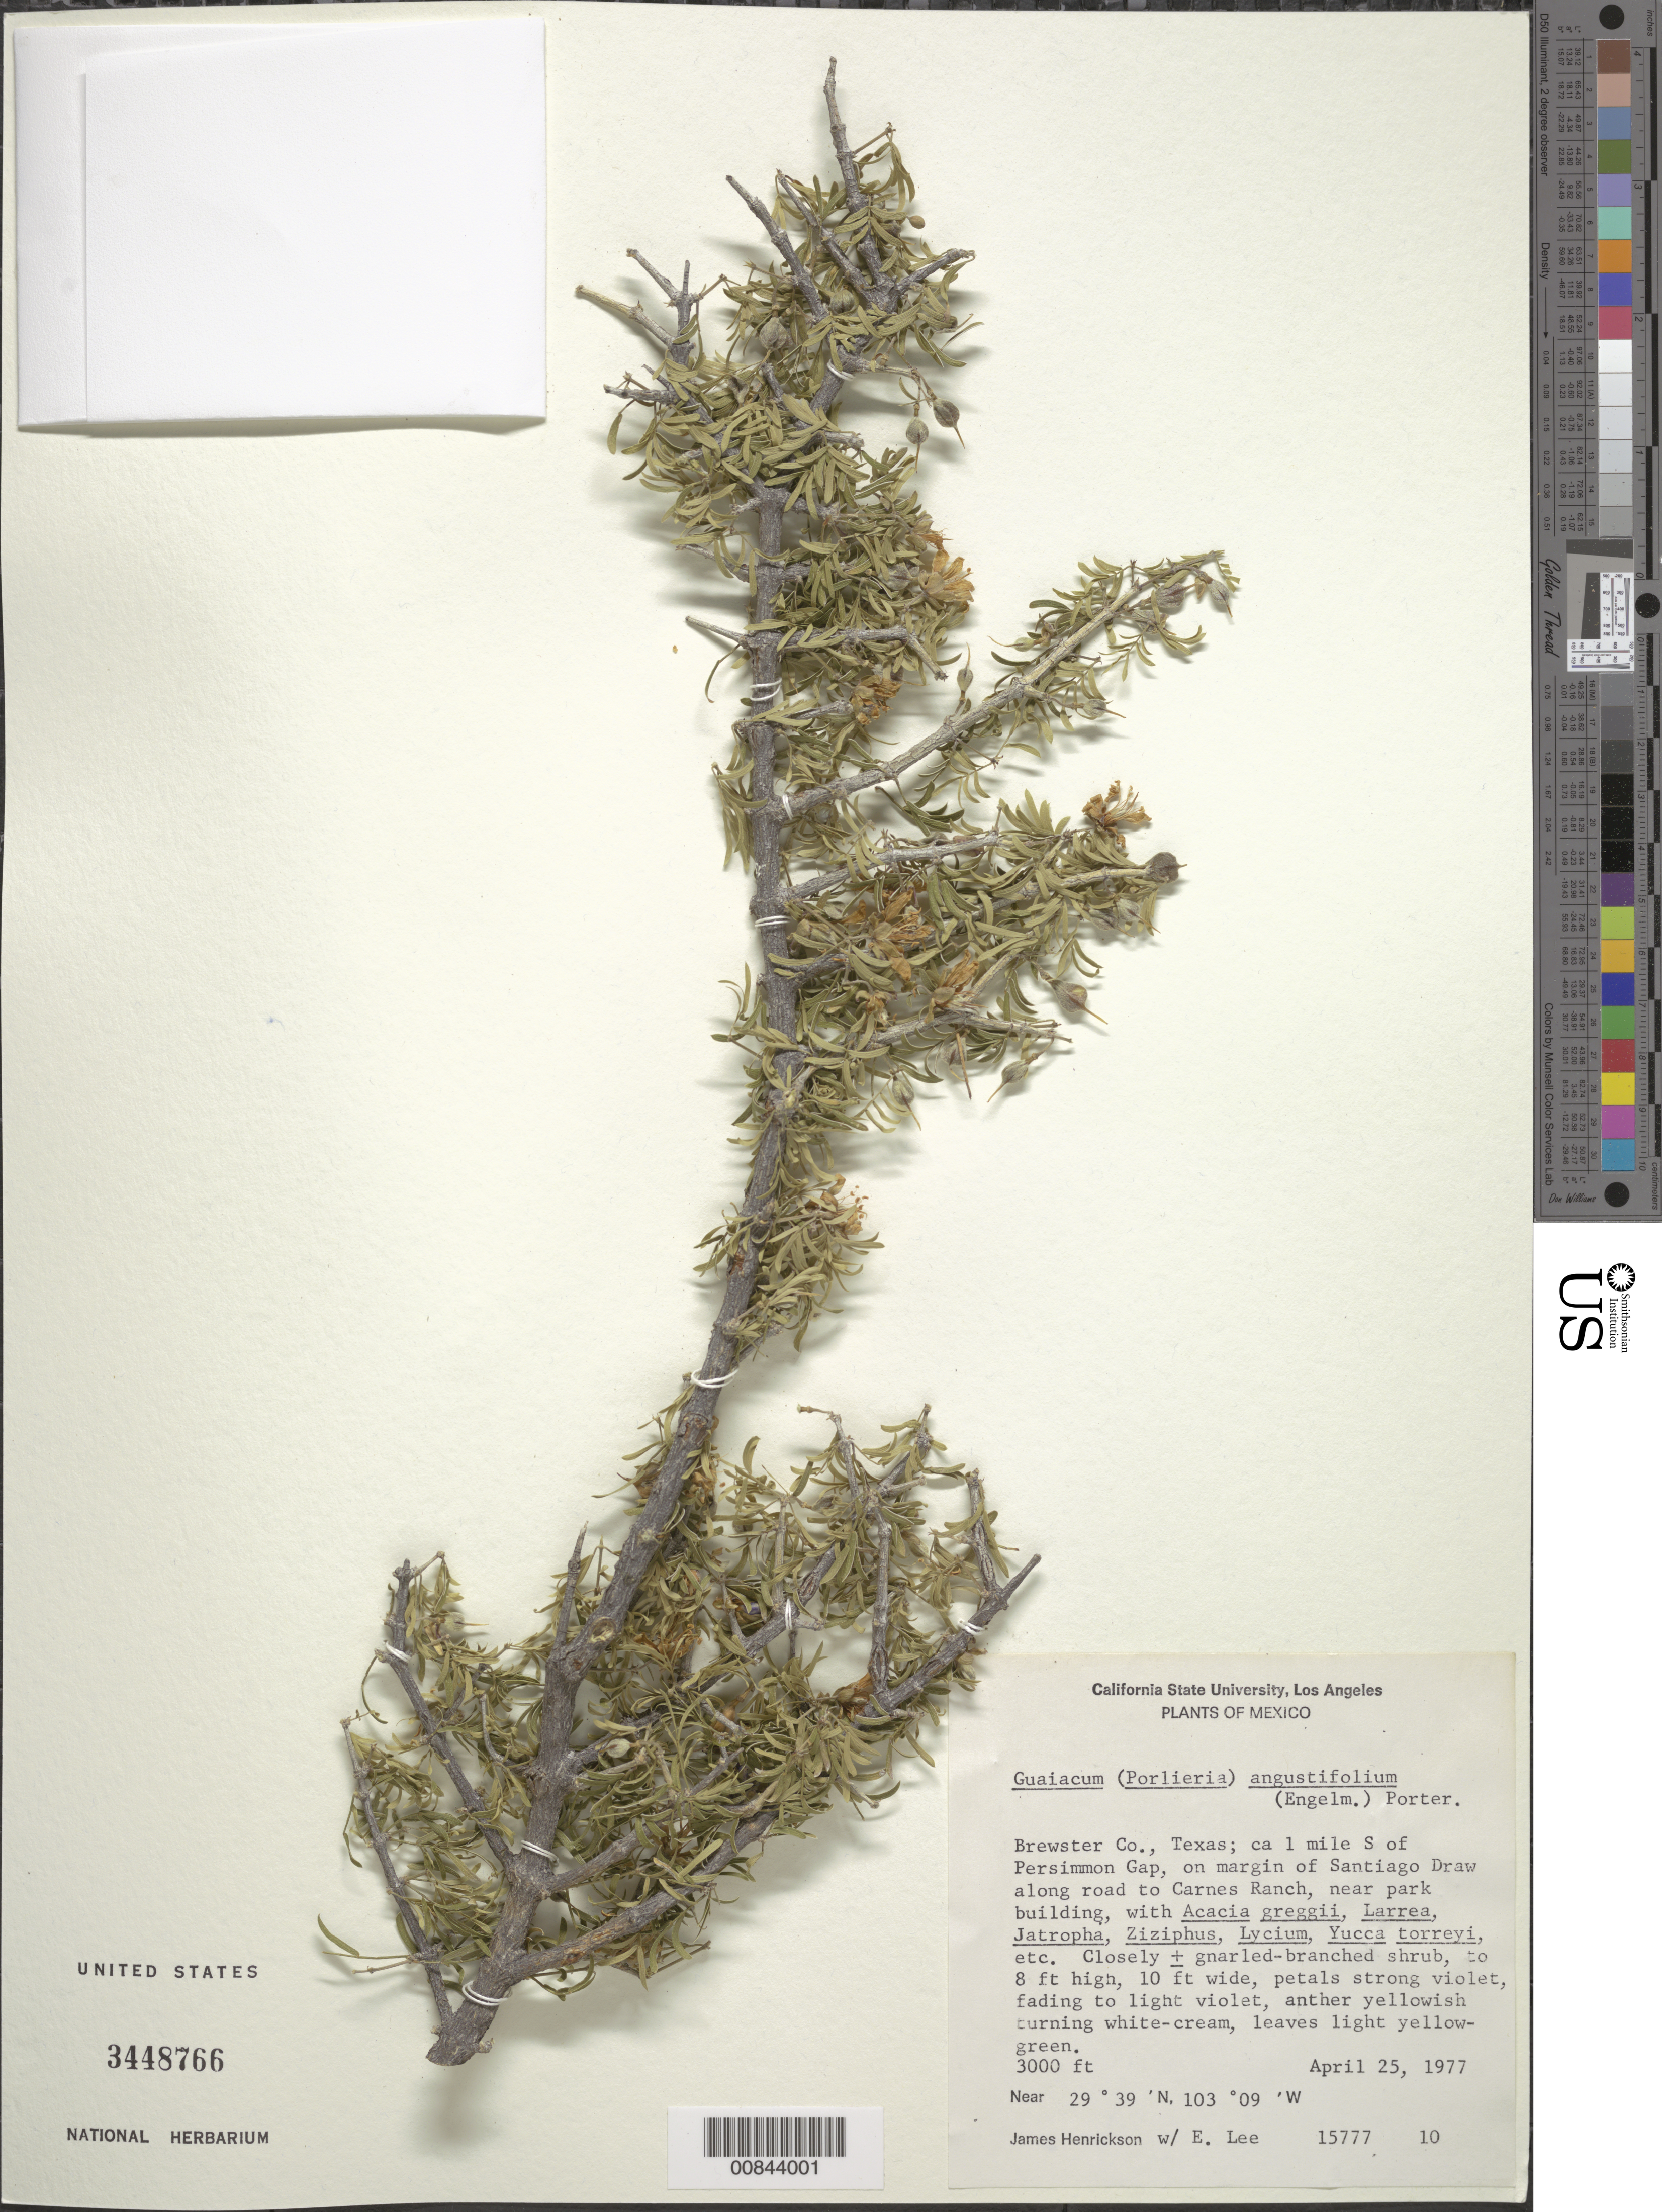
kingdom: Plantae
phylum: Tracheophyta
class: Magnoliopsida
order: Zygophyllales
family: Zygophyllaceae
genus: Guaiacum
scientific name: Guaiacum angustifolium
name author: Engelm.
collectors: J. S. Henrickson & E. Lee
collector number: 15777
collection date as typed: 25 Apr 1977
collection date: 1977-04-25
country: United States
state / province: Texas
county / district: Brewster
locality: S of Persimmon Gap, margin of Santiago Draw along road to Carnes Ranch.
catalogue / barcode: US 3448766